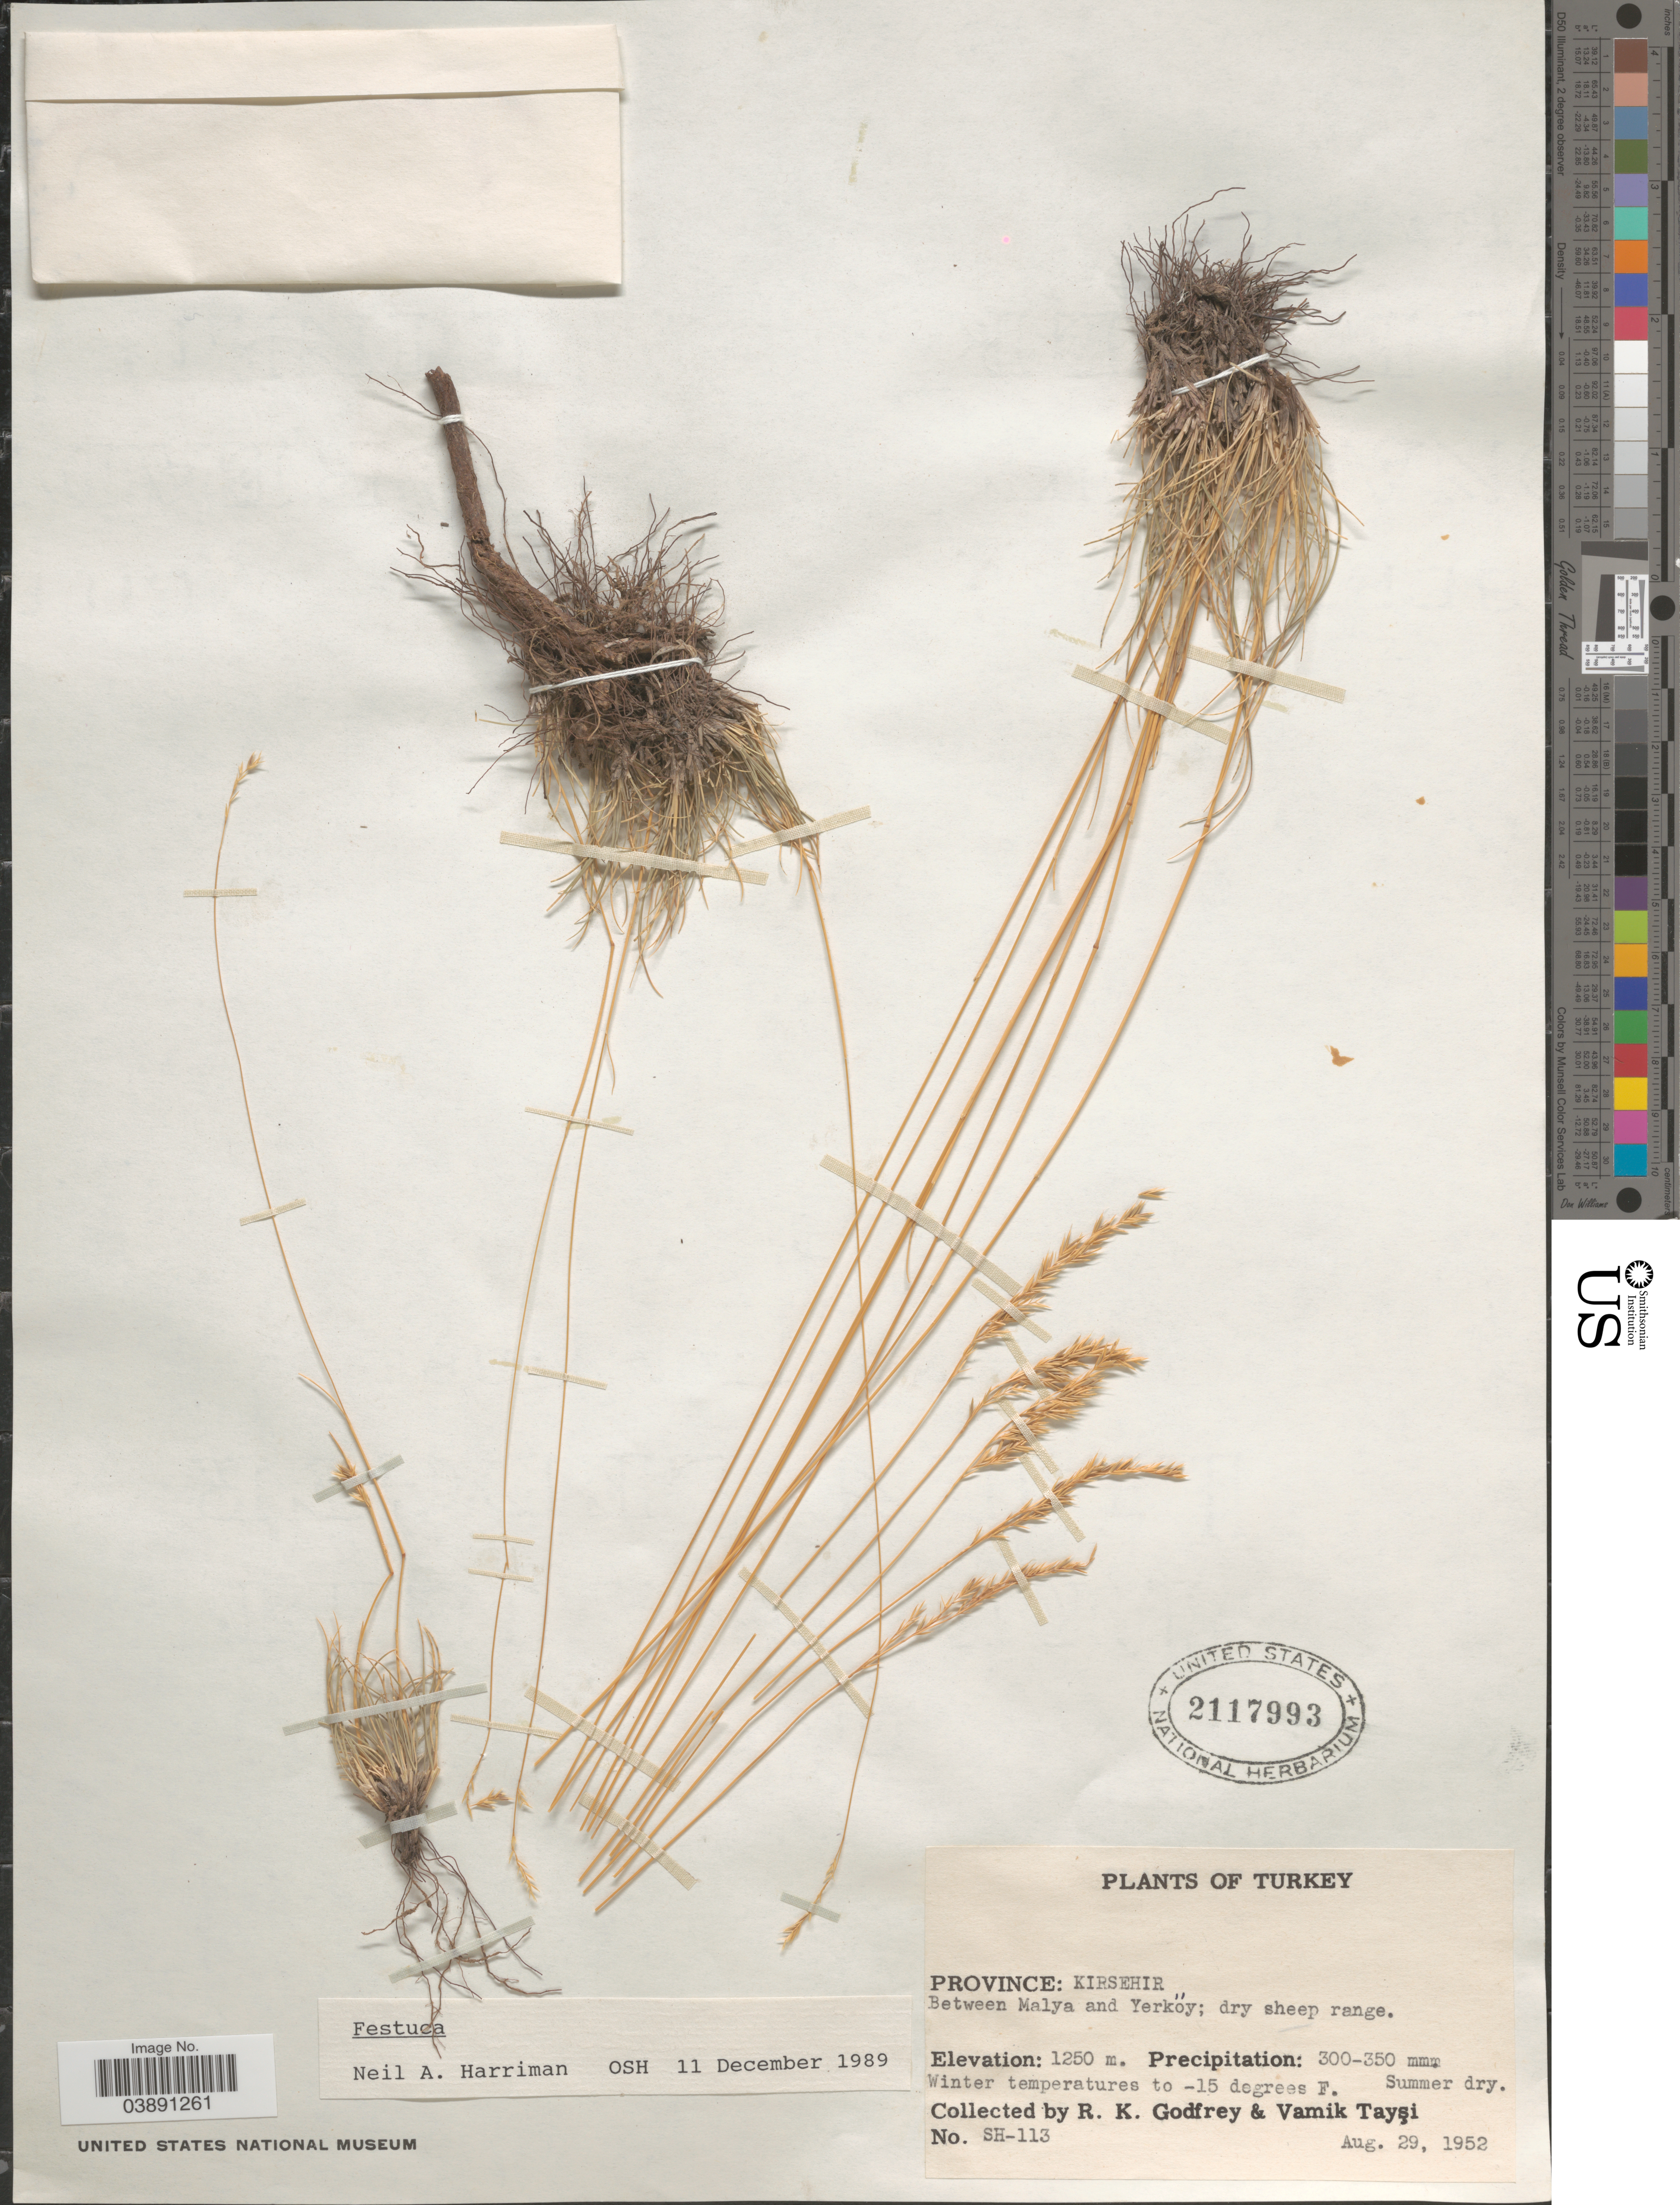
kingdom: Plantae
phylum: Tracheophyta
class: Liliopsida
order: Poales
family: Poaceae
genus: Festuca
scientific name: Festuca sp.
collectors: R. K. Godfrey & V. Taysi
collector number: SH-113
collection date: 1952-08-29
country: Turkey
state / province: Kirsehir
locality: Between Malya and Yerköy.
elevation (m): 1250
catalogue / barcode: US 2117993